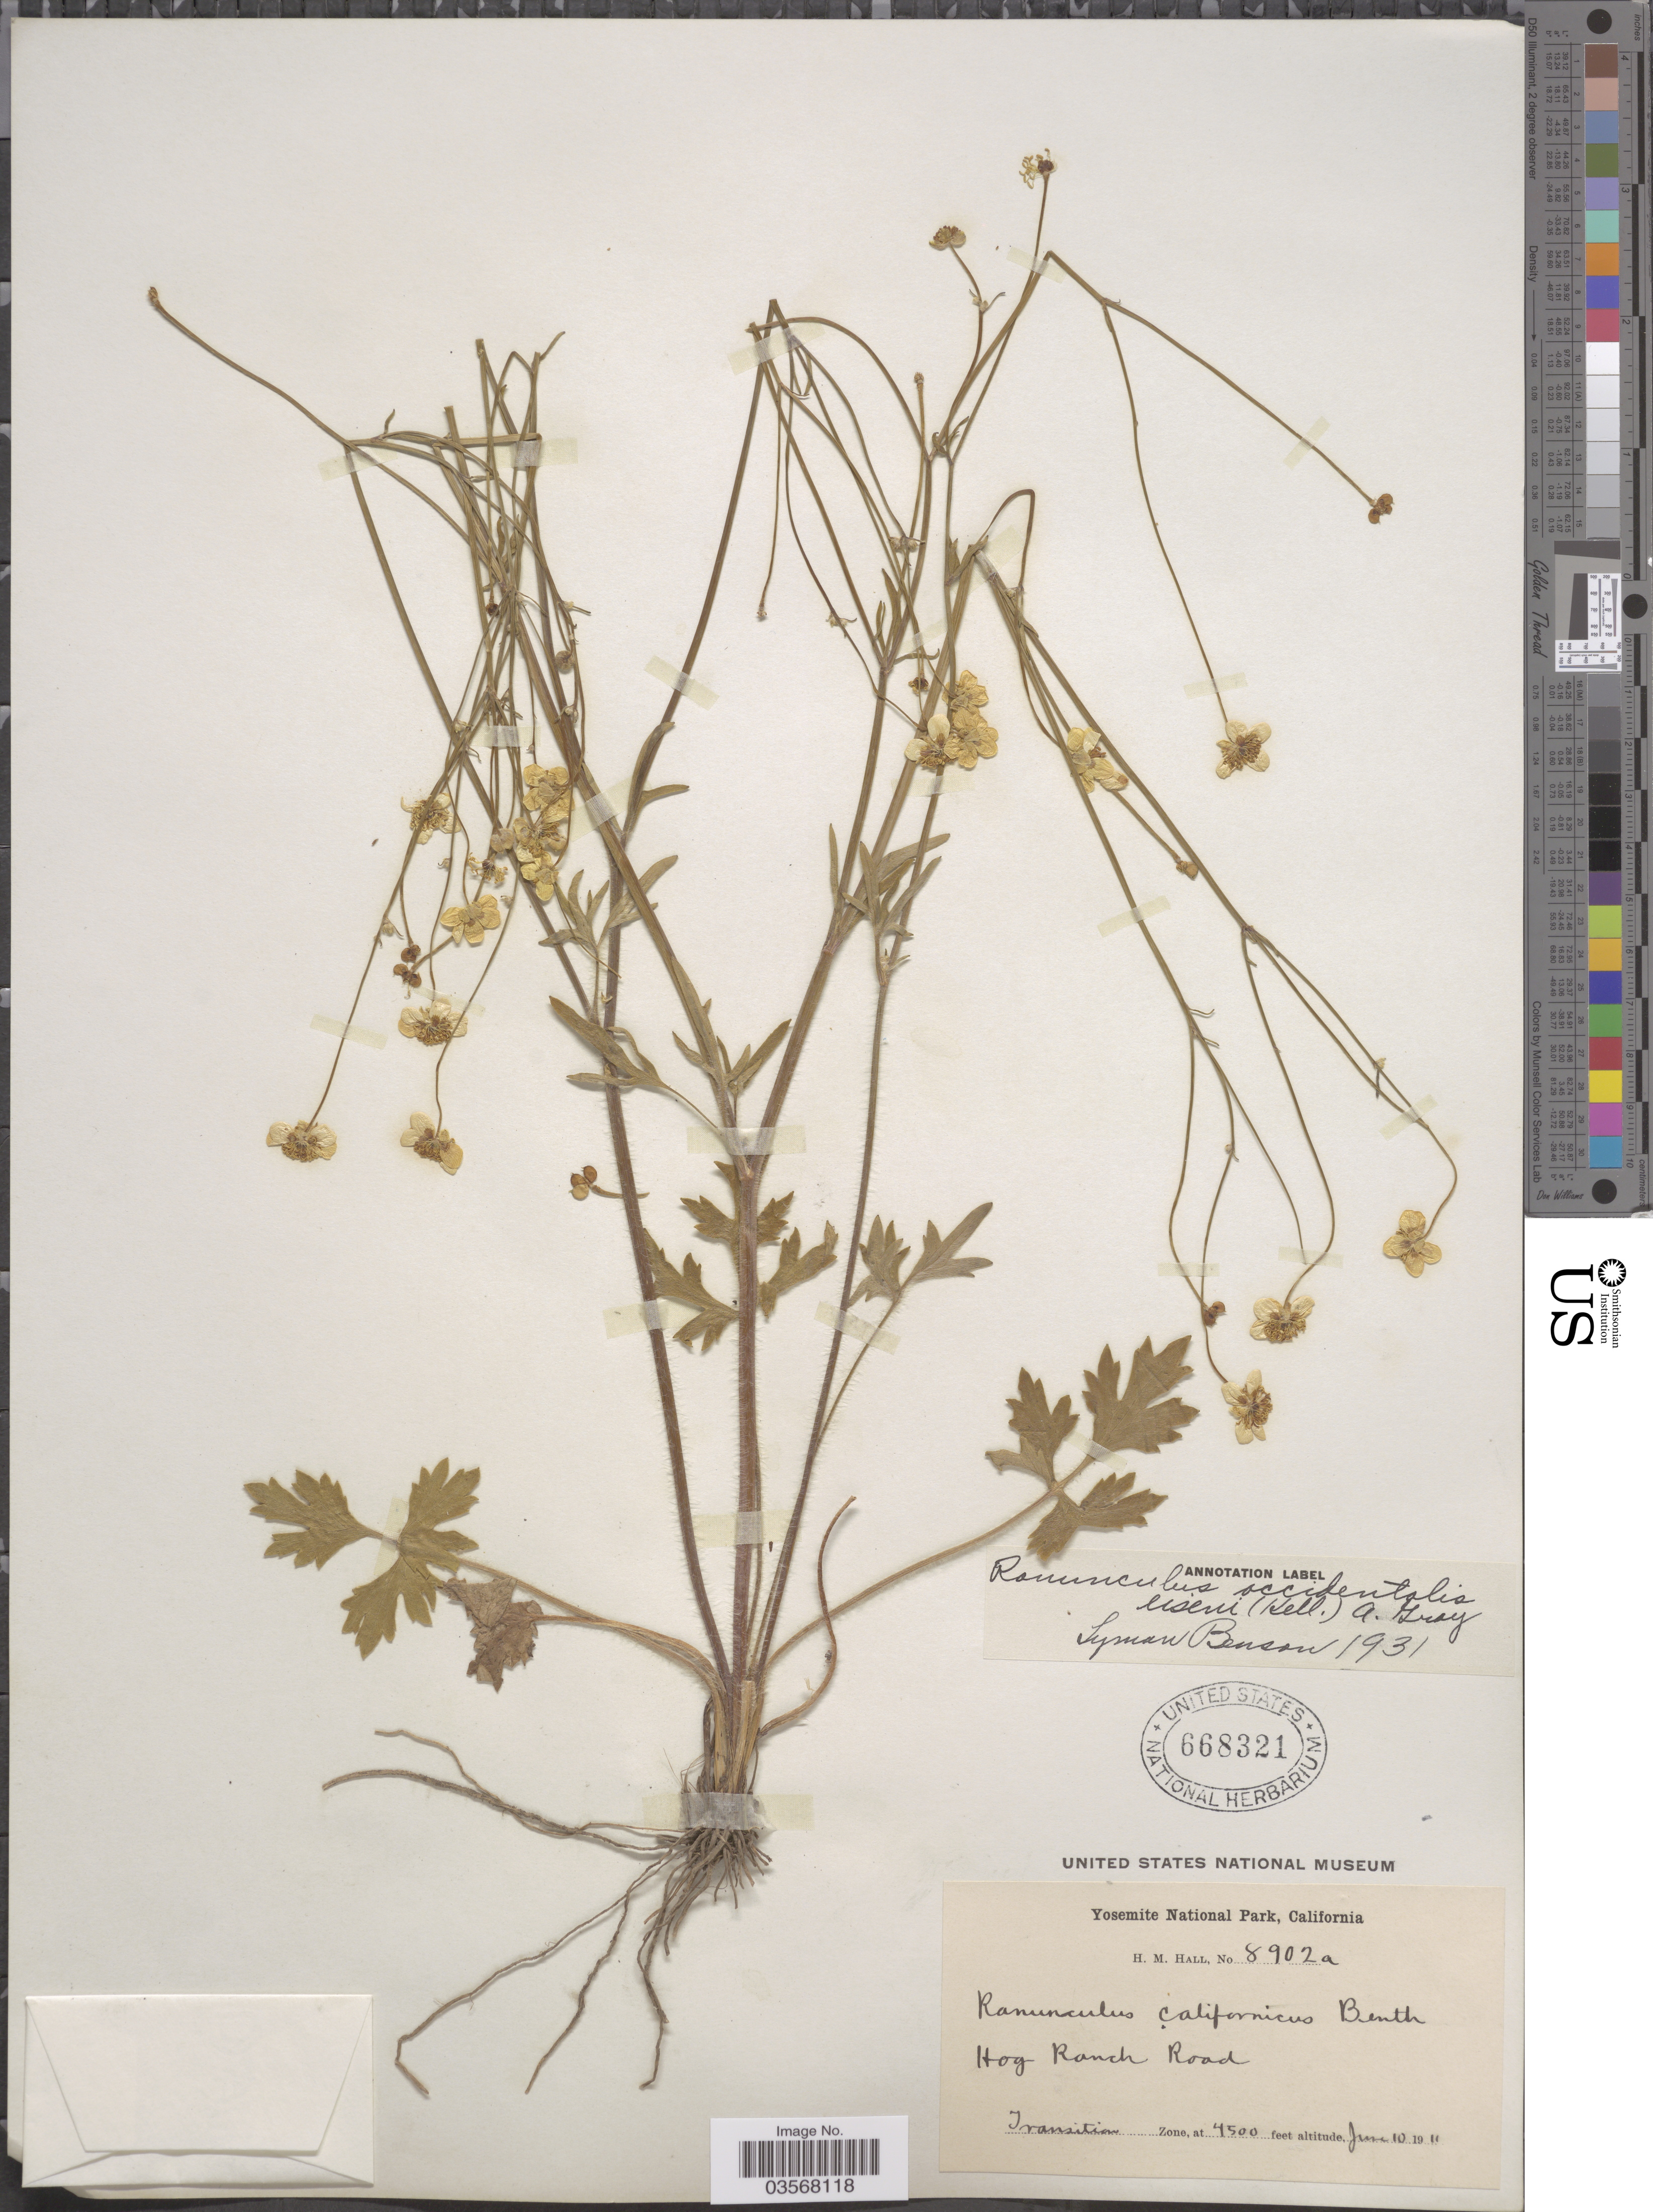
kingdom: Plantae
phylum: Tracheophyta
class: Magnoliopsida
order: Ranunculales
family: Ranunculaceae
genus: Ranunculus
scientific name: Ranunculus occidentalis var. eisenii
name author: Nutt.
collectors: H. M. Hall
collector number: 8902a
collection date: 1911-06-10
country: United States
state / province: California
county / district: Mariposa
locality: Yosemite National Park. Hog Ranch Road. Transition Zone.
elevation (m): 1372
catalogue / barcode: US 668321